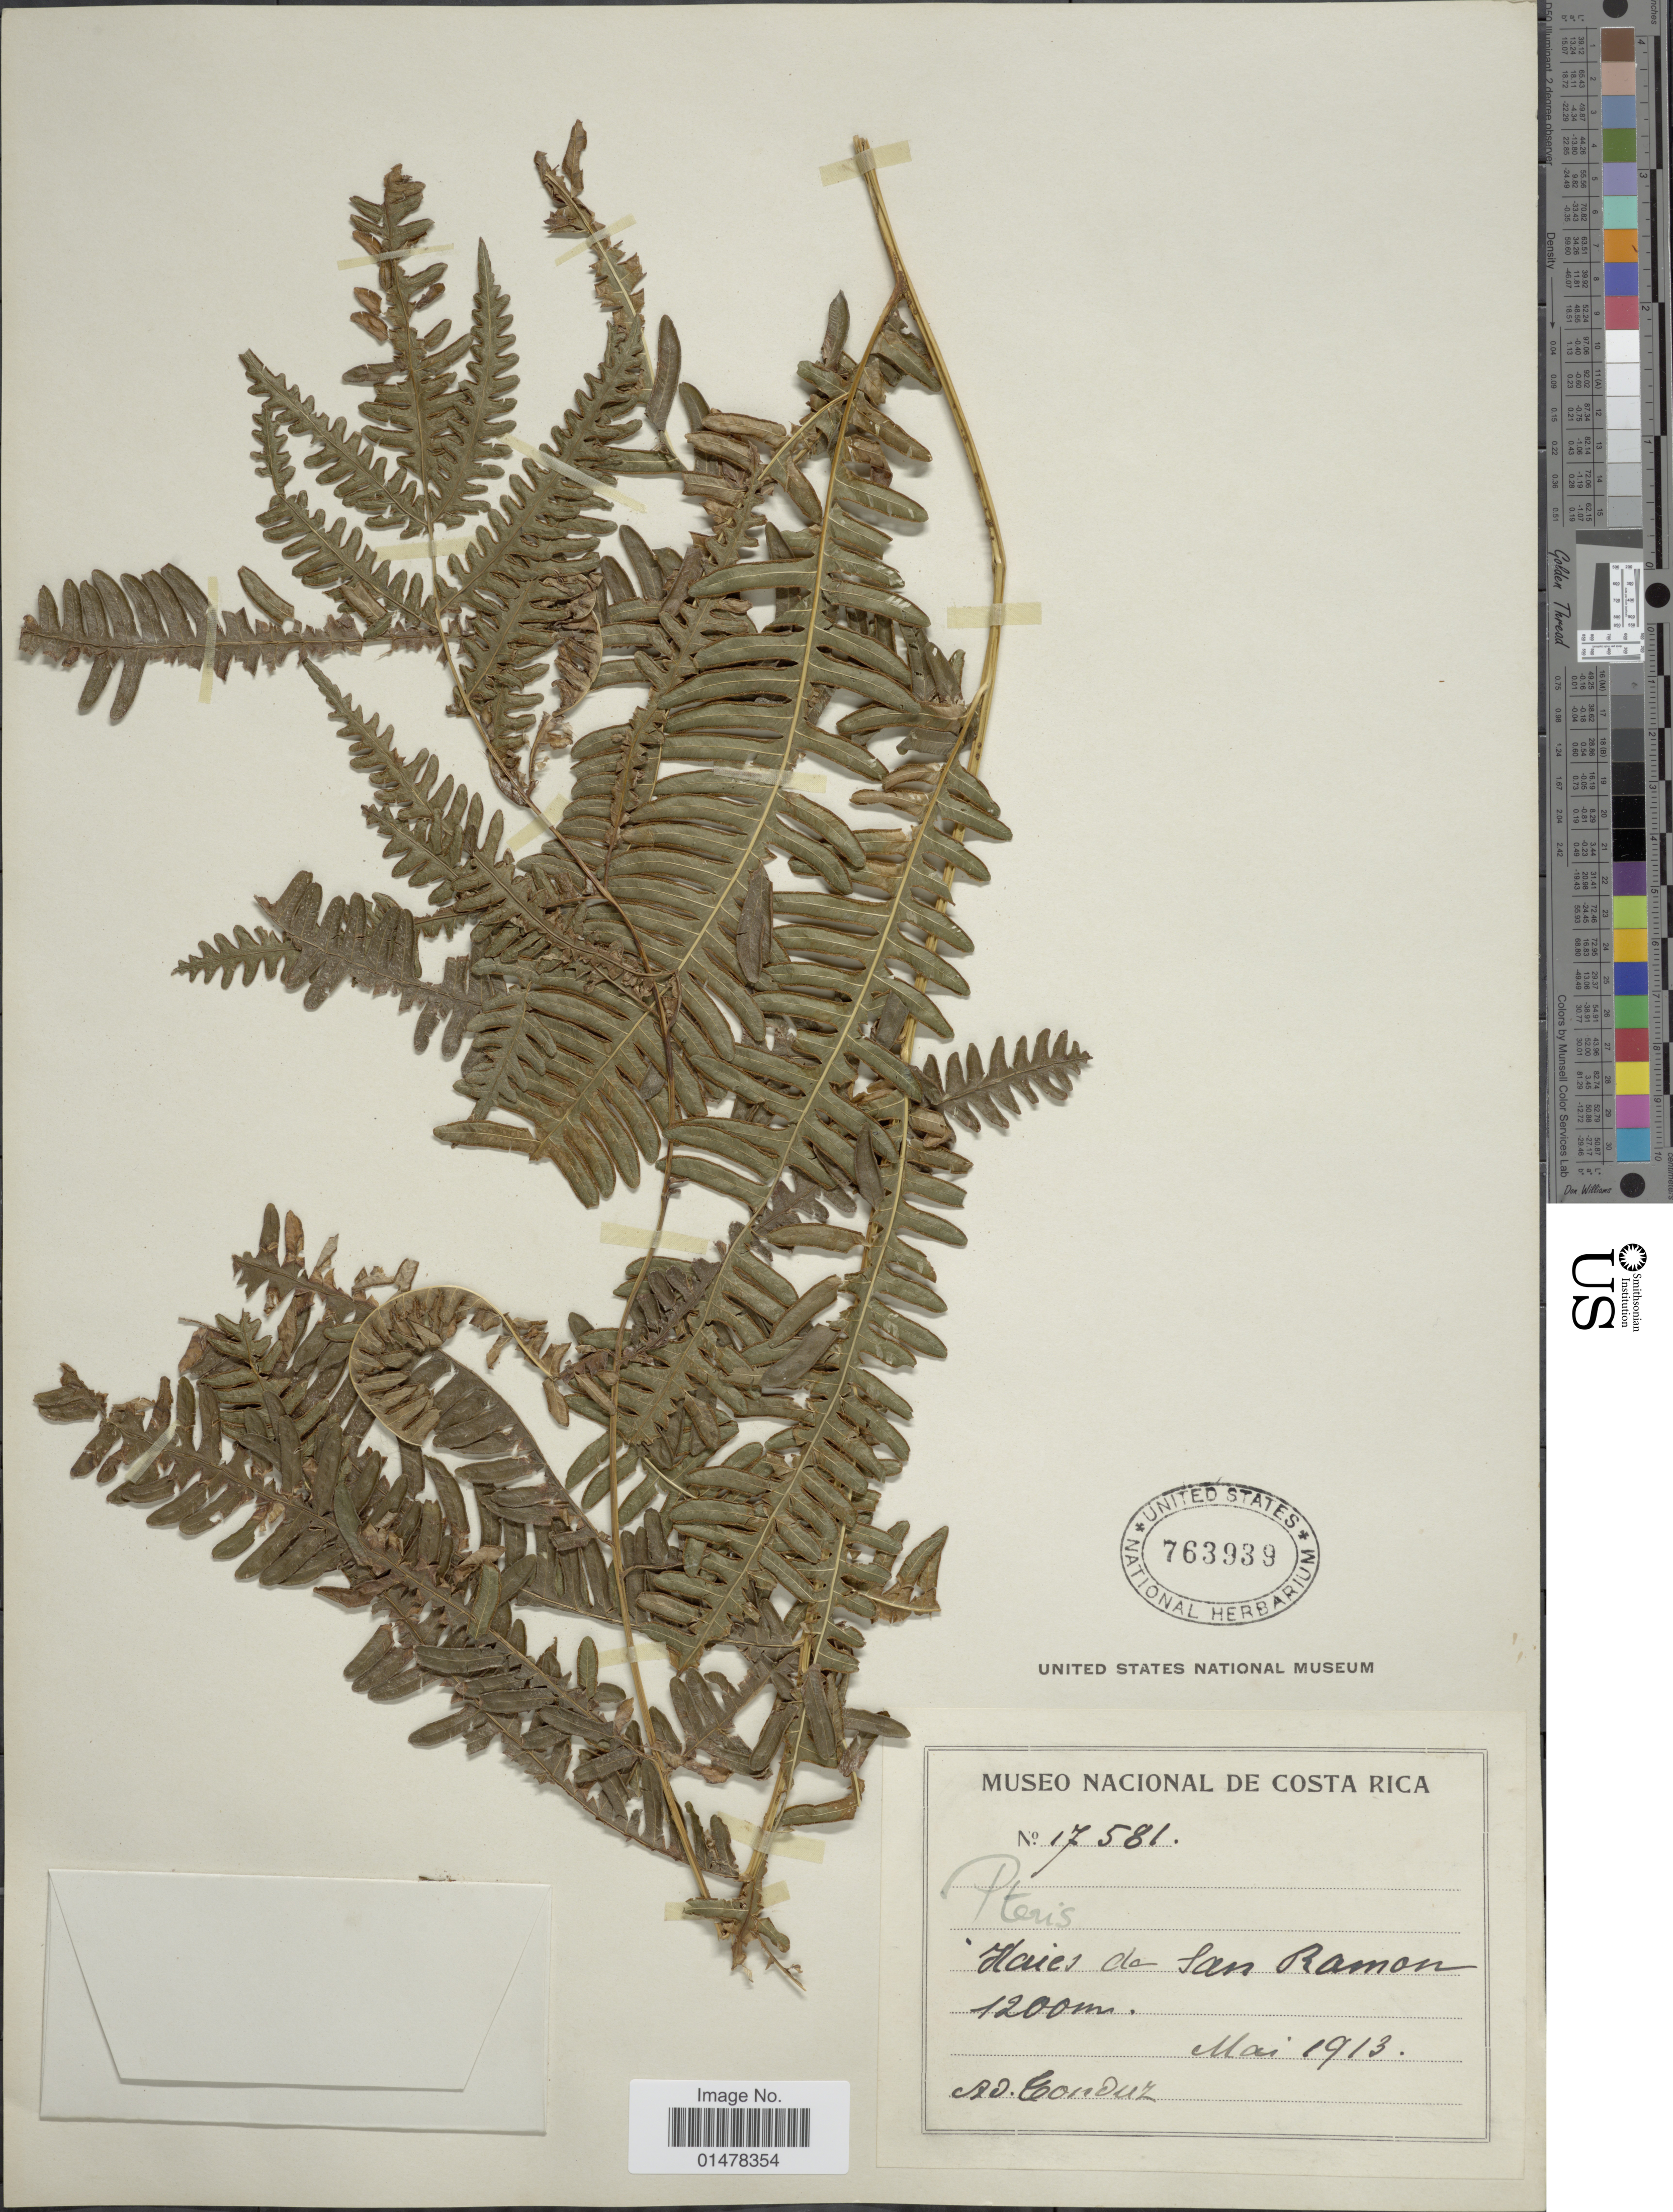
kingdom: Plantae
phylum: Tracheophyta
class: Polypodiopsida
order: Polypodiales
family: Pteridaceae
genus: Pteris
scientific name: Pteris quadriaurita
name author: Retz.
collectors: A. Tonduz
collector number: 17581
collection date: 1913-05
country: Costa Rica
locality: Haies de San Ramon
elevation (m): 1200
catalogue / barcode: US 763939